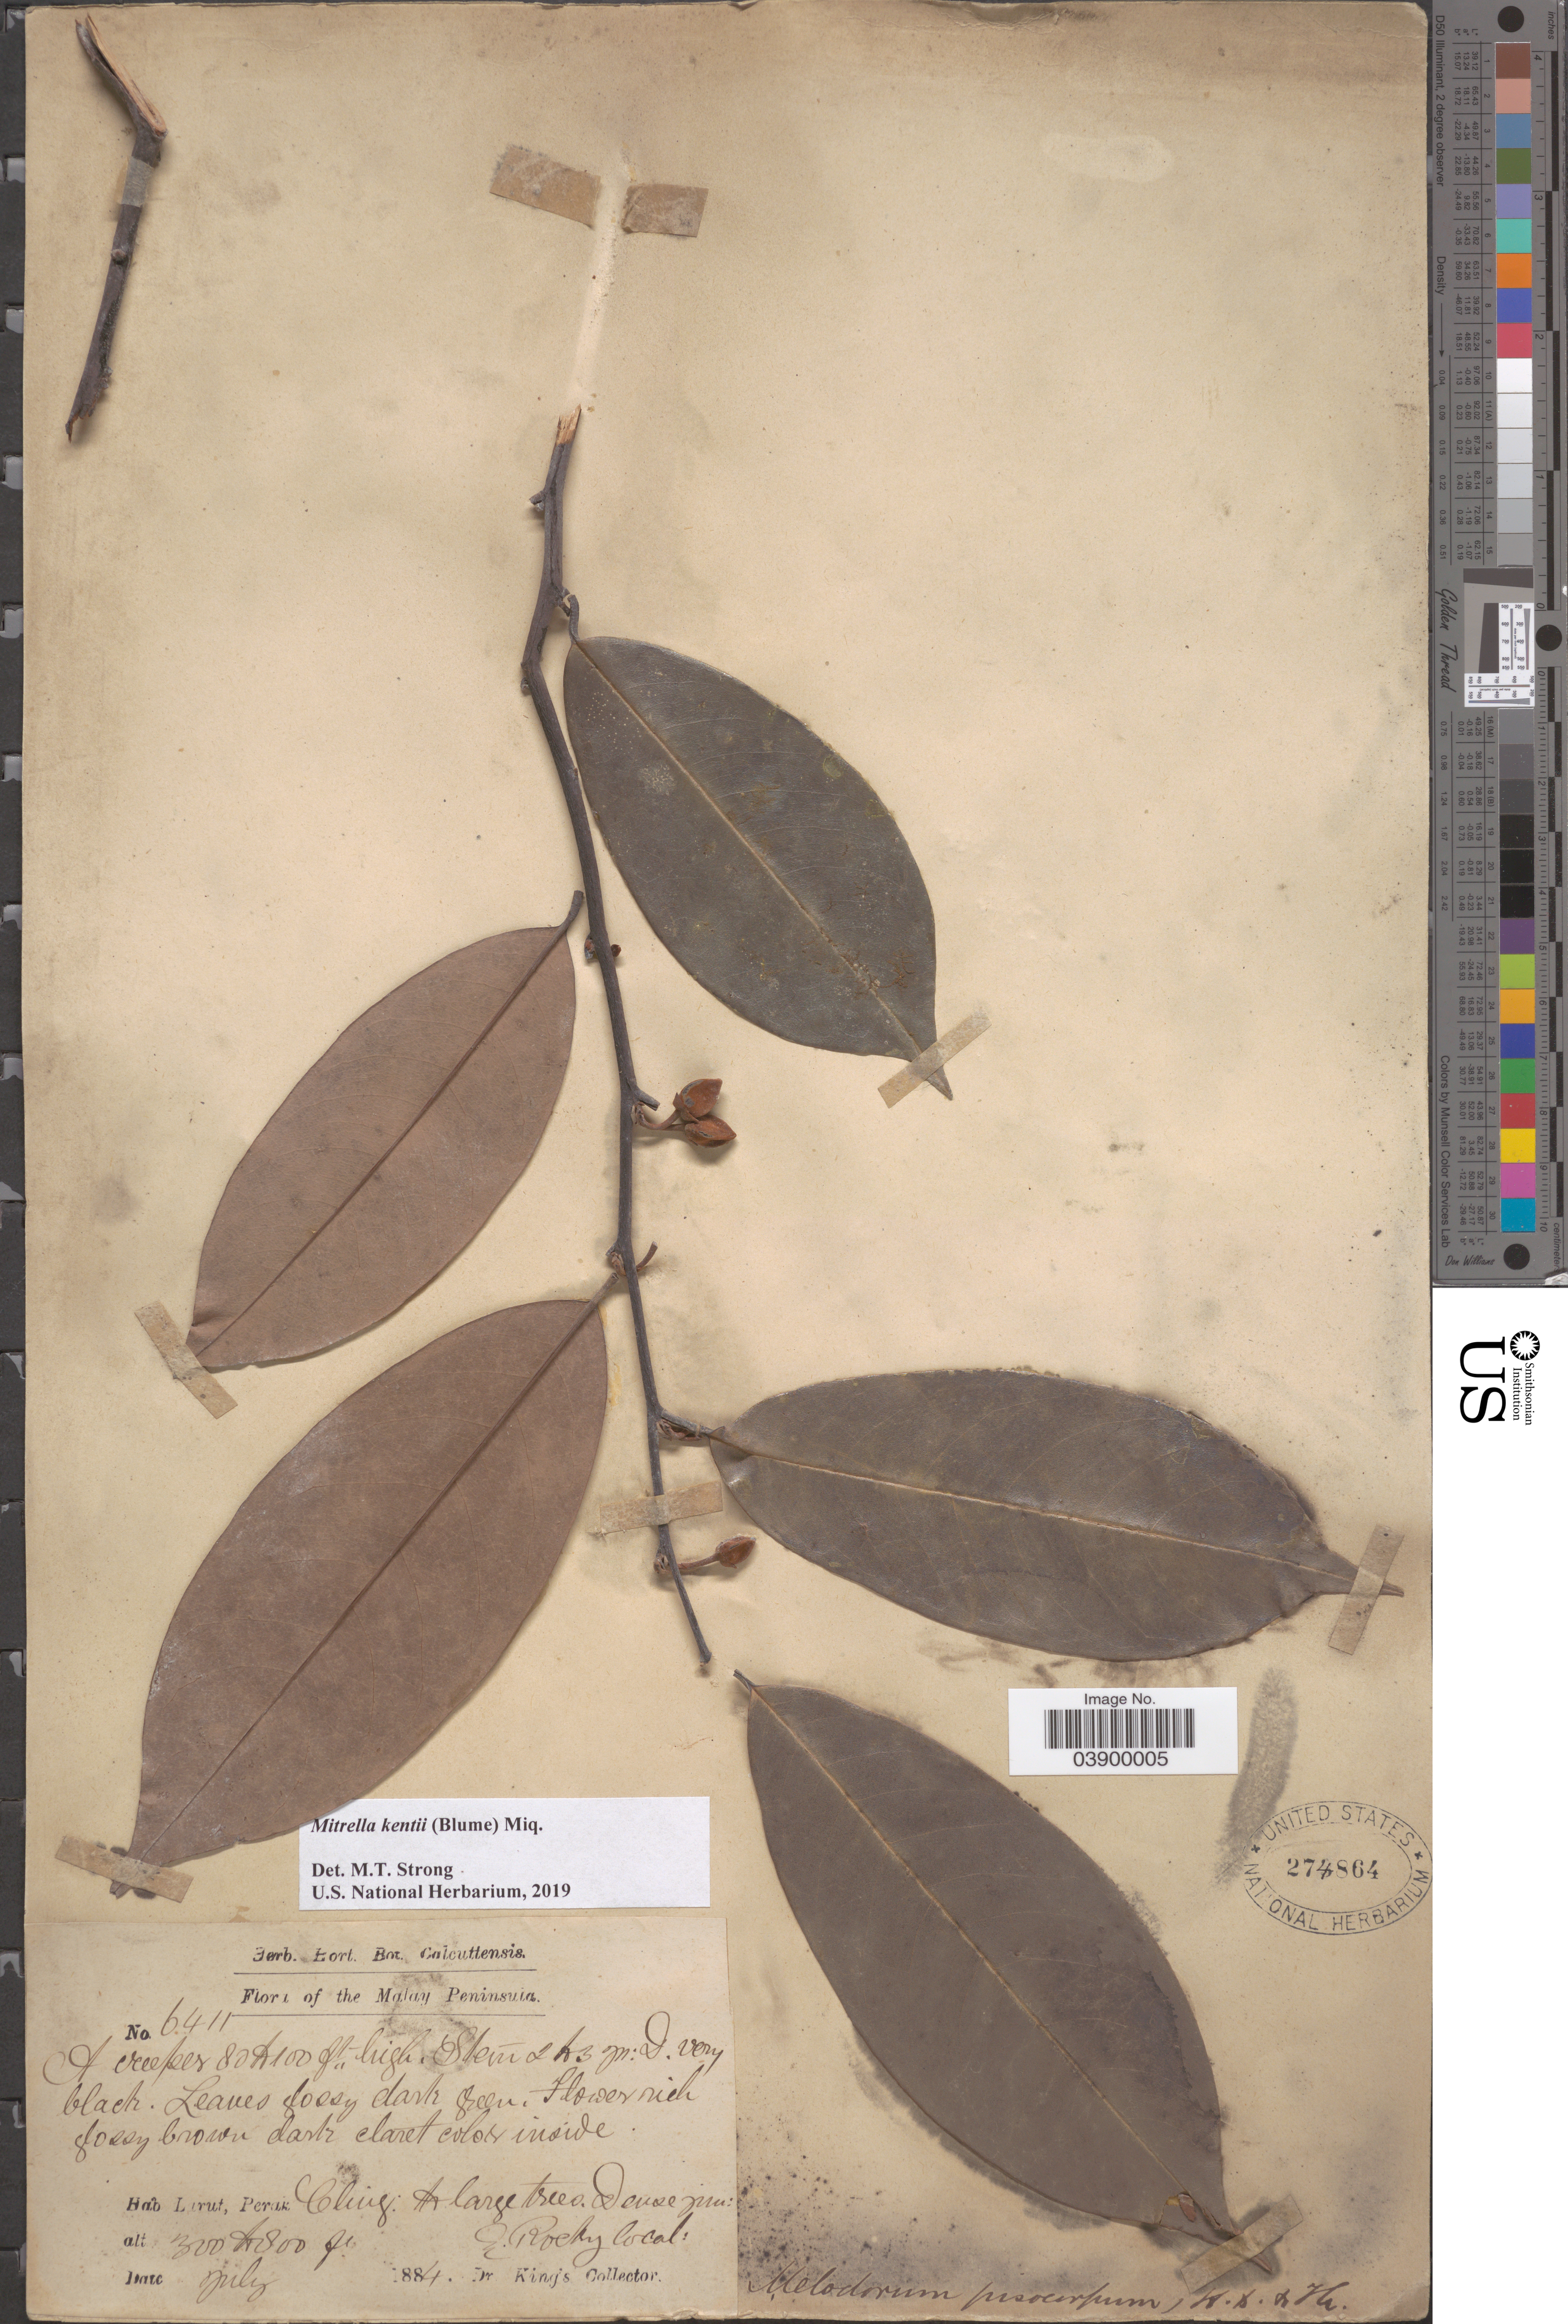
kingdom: Plantae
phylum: Tracheophyta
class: Magnoliopsida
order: Magnoliales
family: Annonaceae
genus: Mitrella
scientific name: Mitrella kentii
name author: Miq.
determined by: Strong, Mark T., (BOT), Smithsonian Institution - National Museum of Natural History (UNITED STATES)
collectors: Dr. King's collector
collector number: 6411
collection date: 1884-07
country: Malaysia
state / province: Perak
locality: The Malay Peninsula. Larut.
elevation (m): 91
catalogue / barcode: US 274864